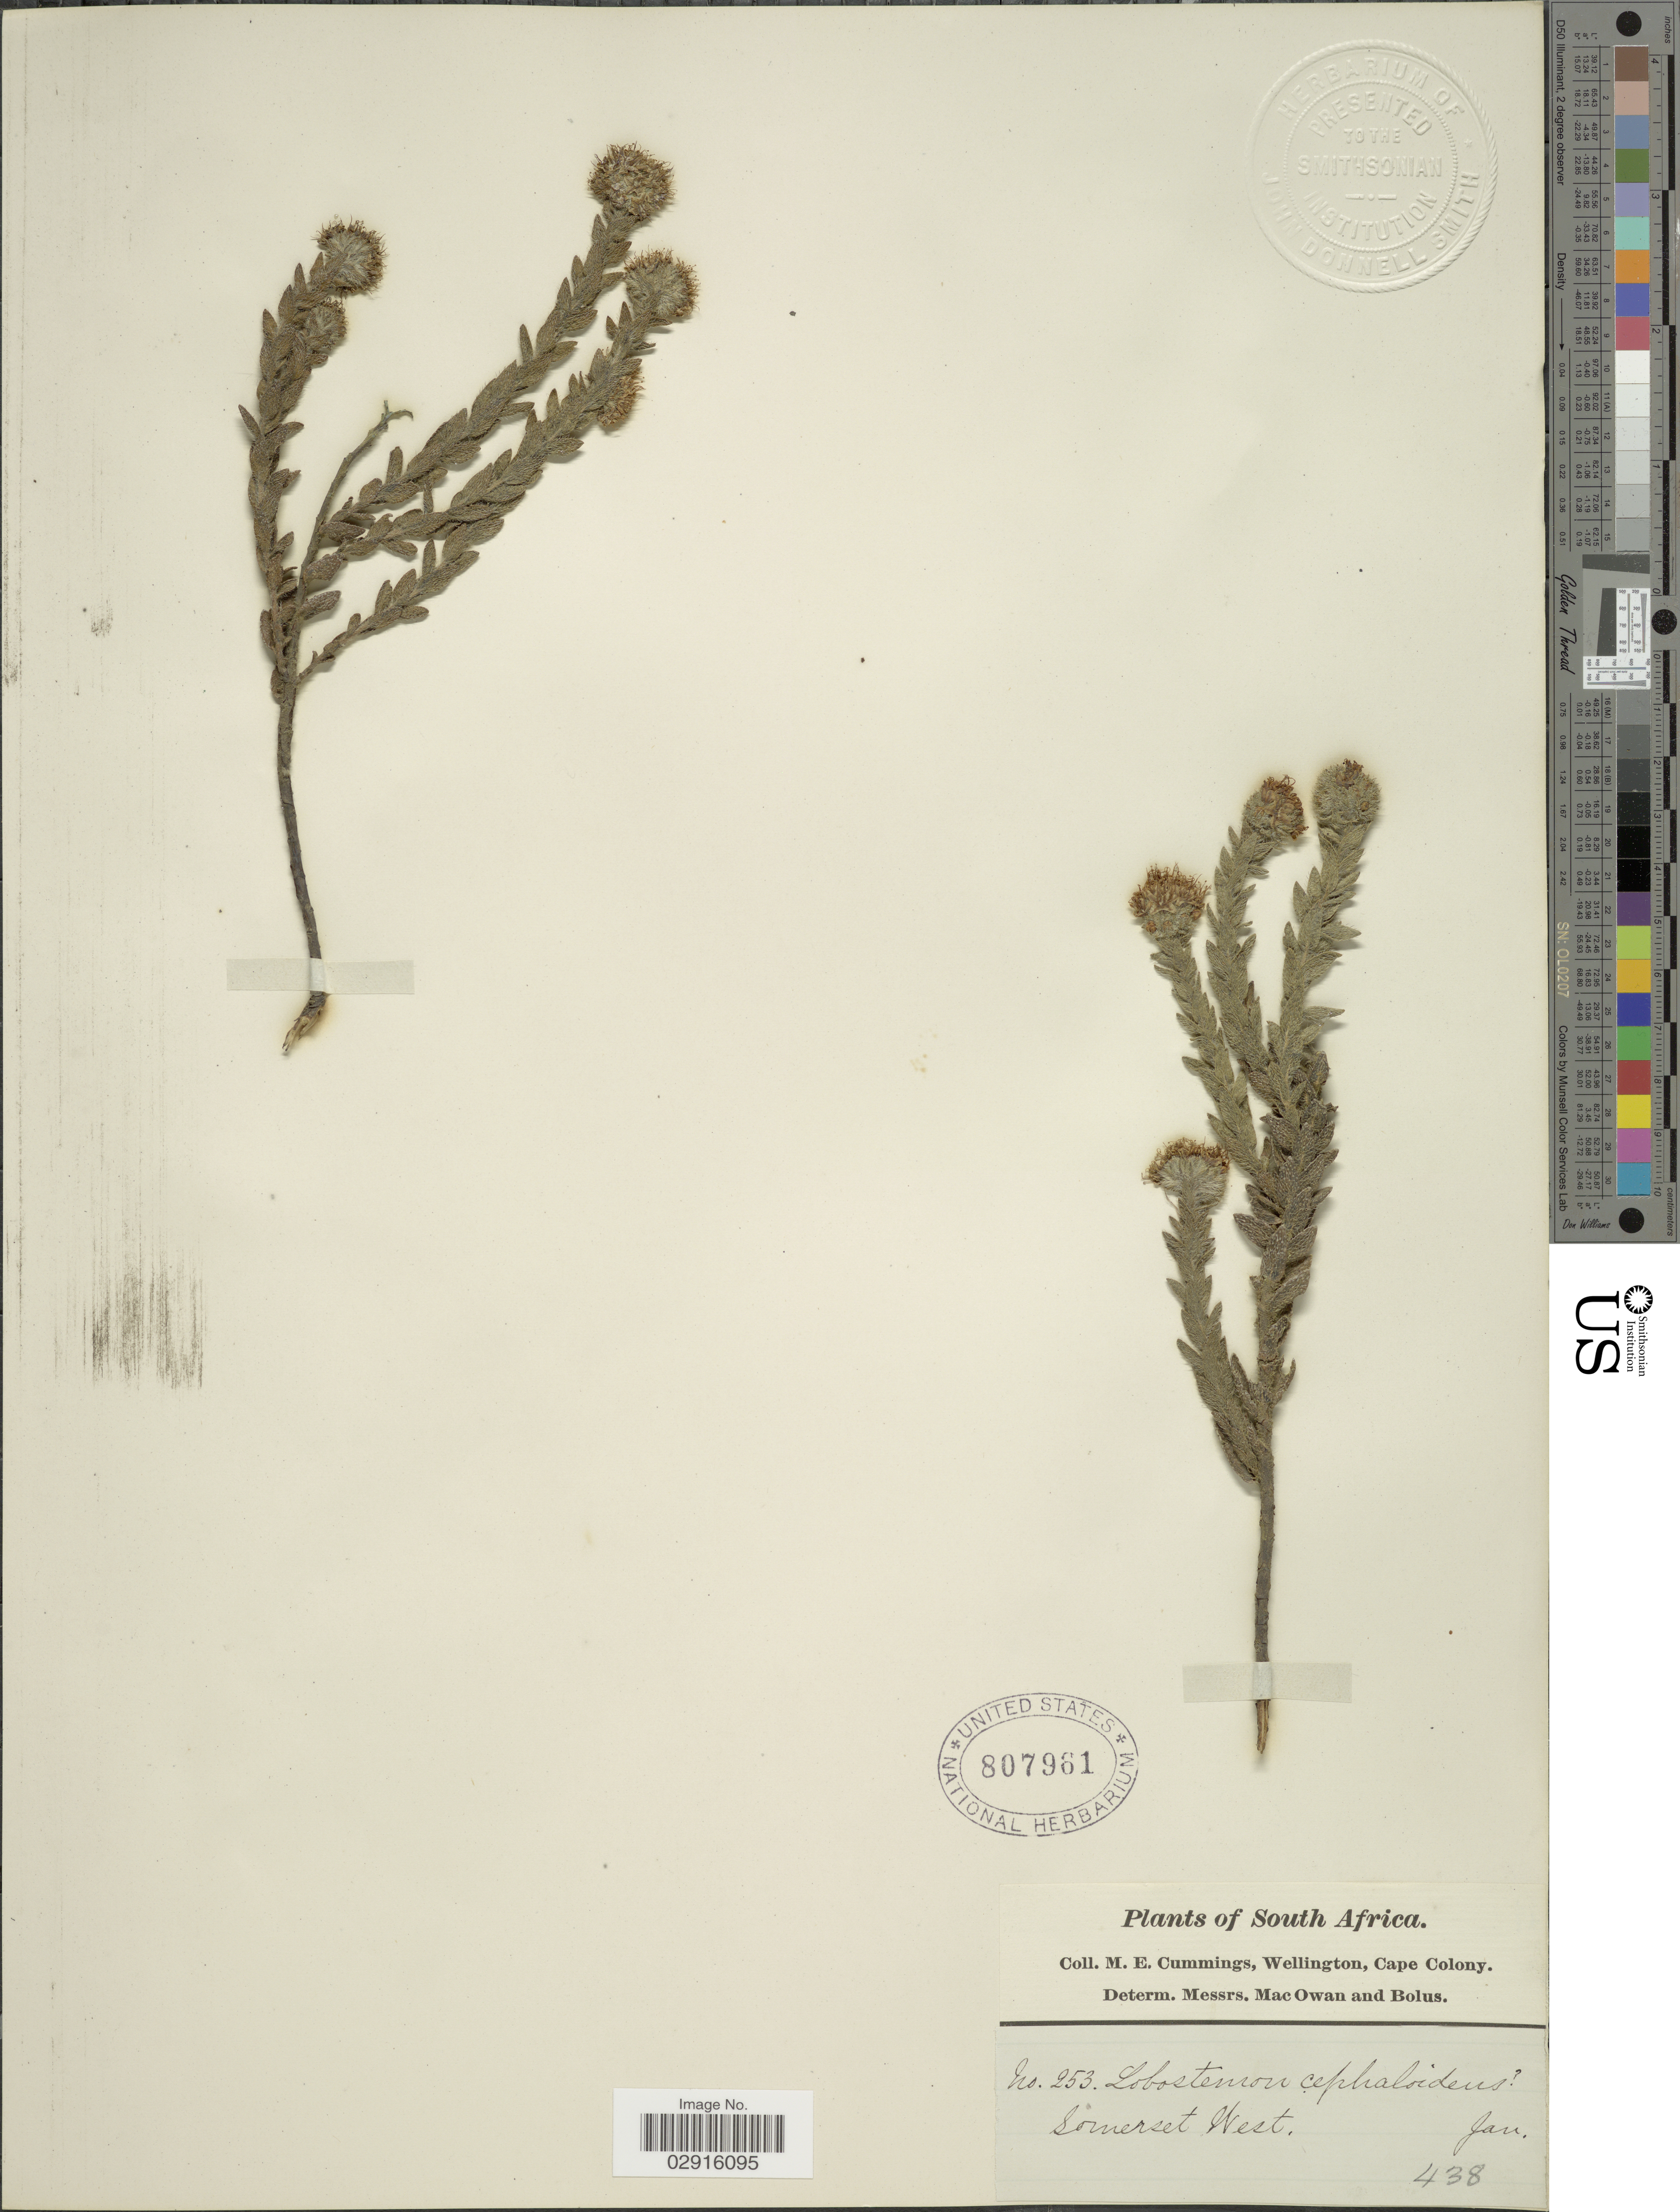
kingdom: Plantae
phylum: Tracheophyta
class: Magnoliopsida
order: Boraginales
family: Boraginaceae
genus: Lobostemon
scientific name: Lobostemon cephaloides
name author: DC. & A. DC.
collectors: M. E. Cummings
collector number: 253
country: South Africa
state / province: Western Cape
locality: Somerset West.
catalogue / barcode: US 807961